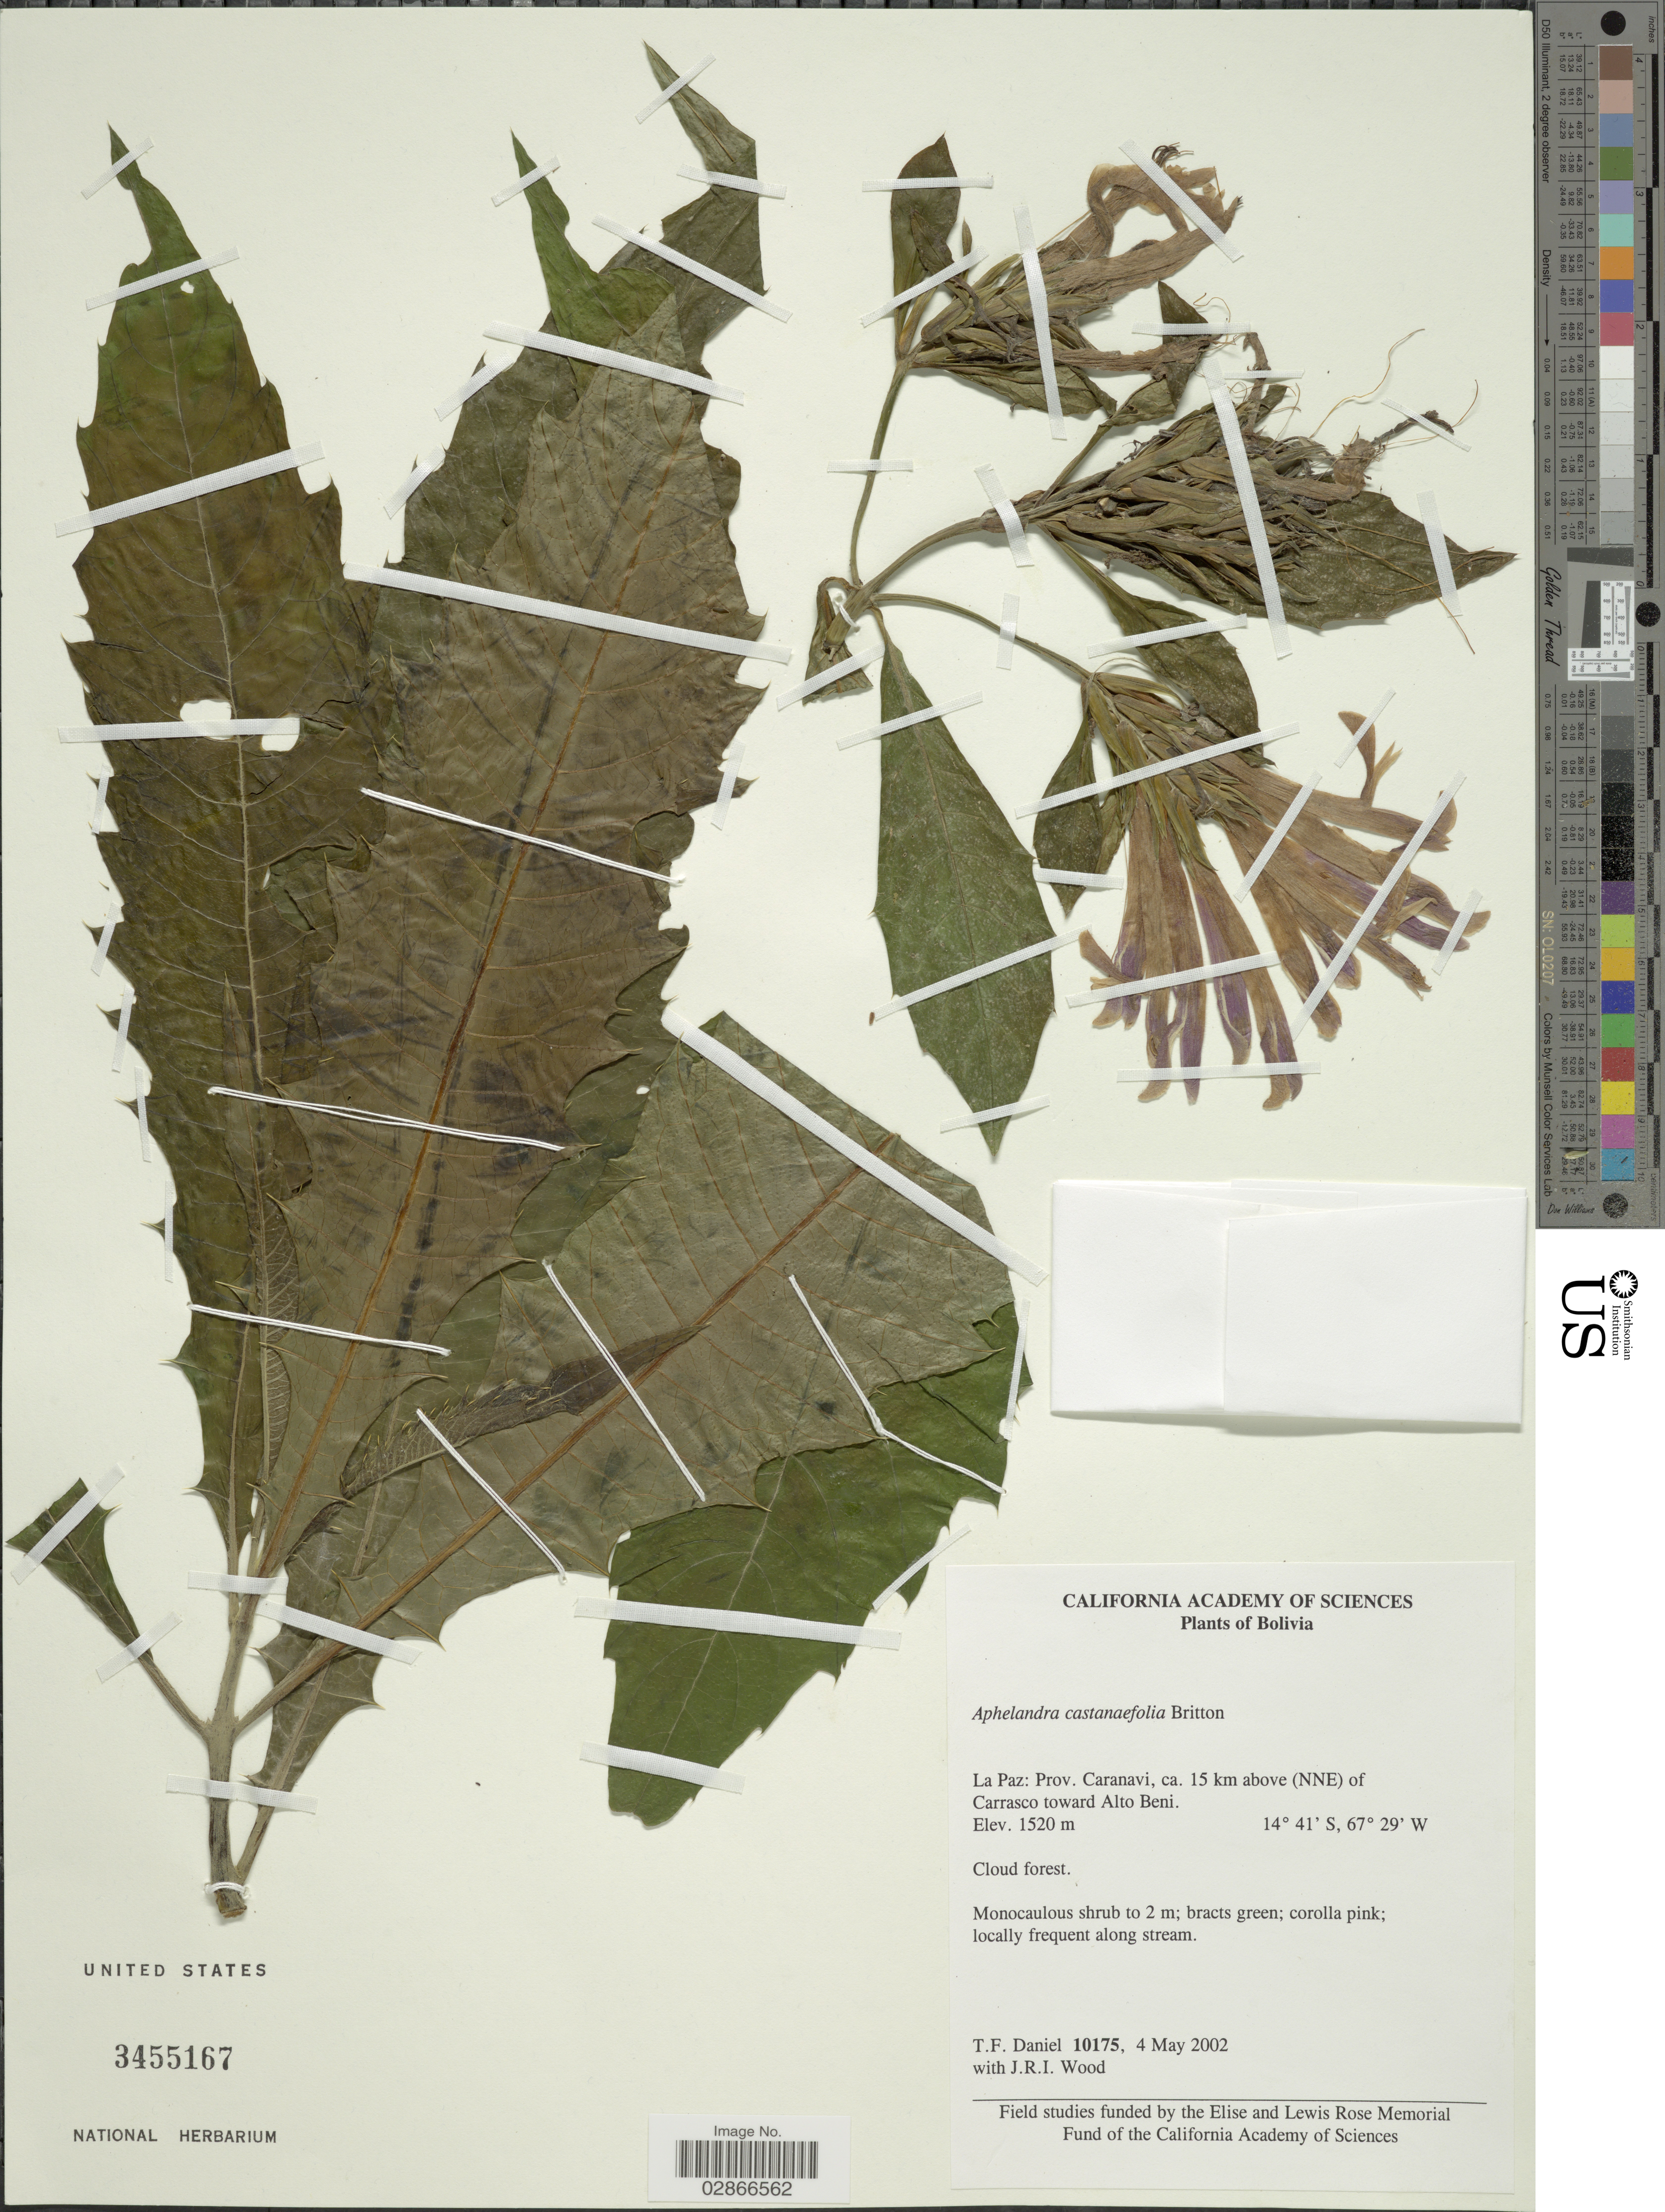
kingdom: Plantae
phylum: Tracheophyta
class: Magnoliopsida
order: Lamiales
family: Acanthaceae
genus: Aphelandra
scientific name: Aphelandra castanaefolia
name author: Britton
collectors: T. F. Daniel & J. R. I. Wood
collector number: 10175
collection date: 2002-05-04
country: Bolivia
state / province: La Paz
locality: Prov. Caranavi, ca. 15 km above (NNE) of Carrasco toward Alto Beni.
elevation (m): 1520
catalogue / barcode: US 3455167